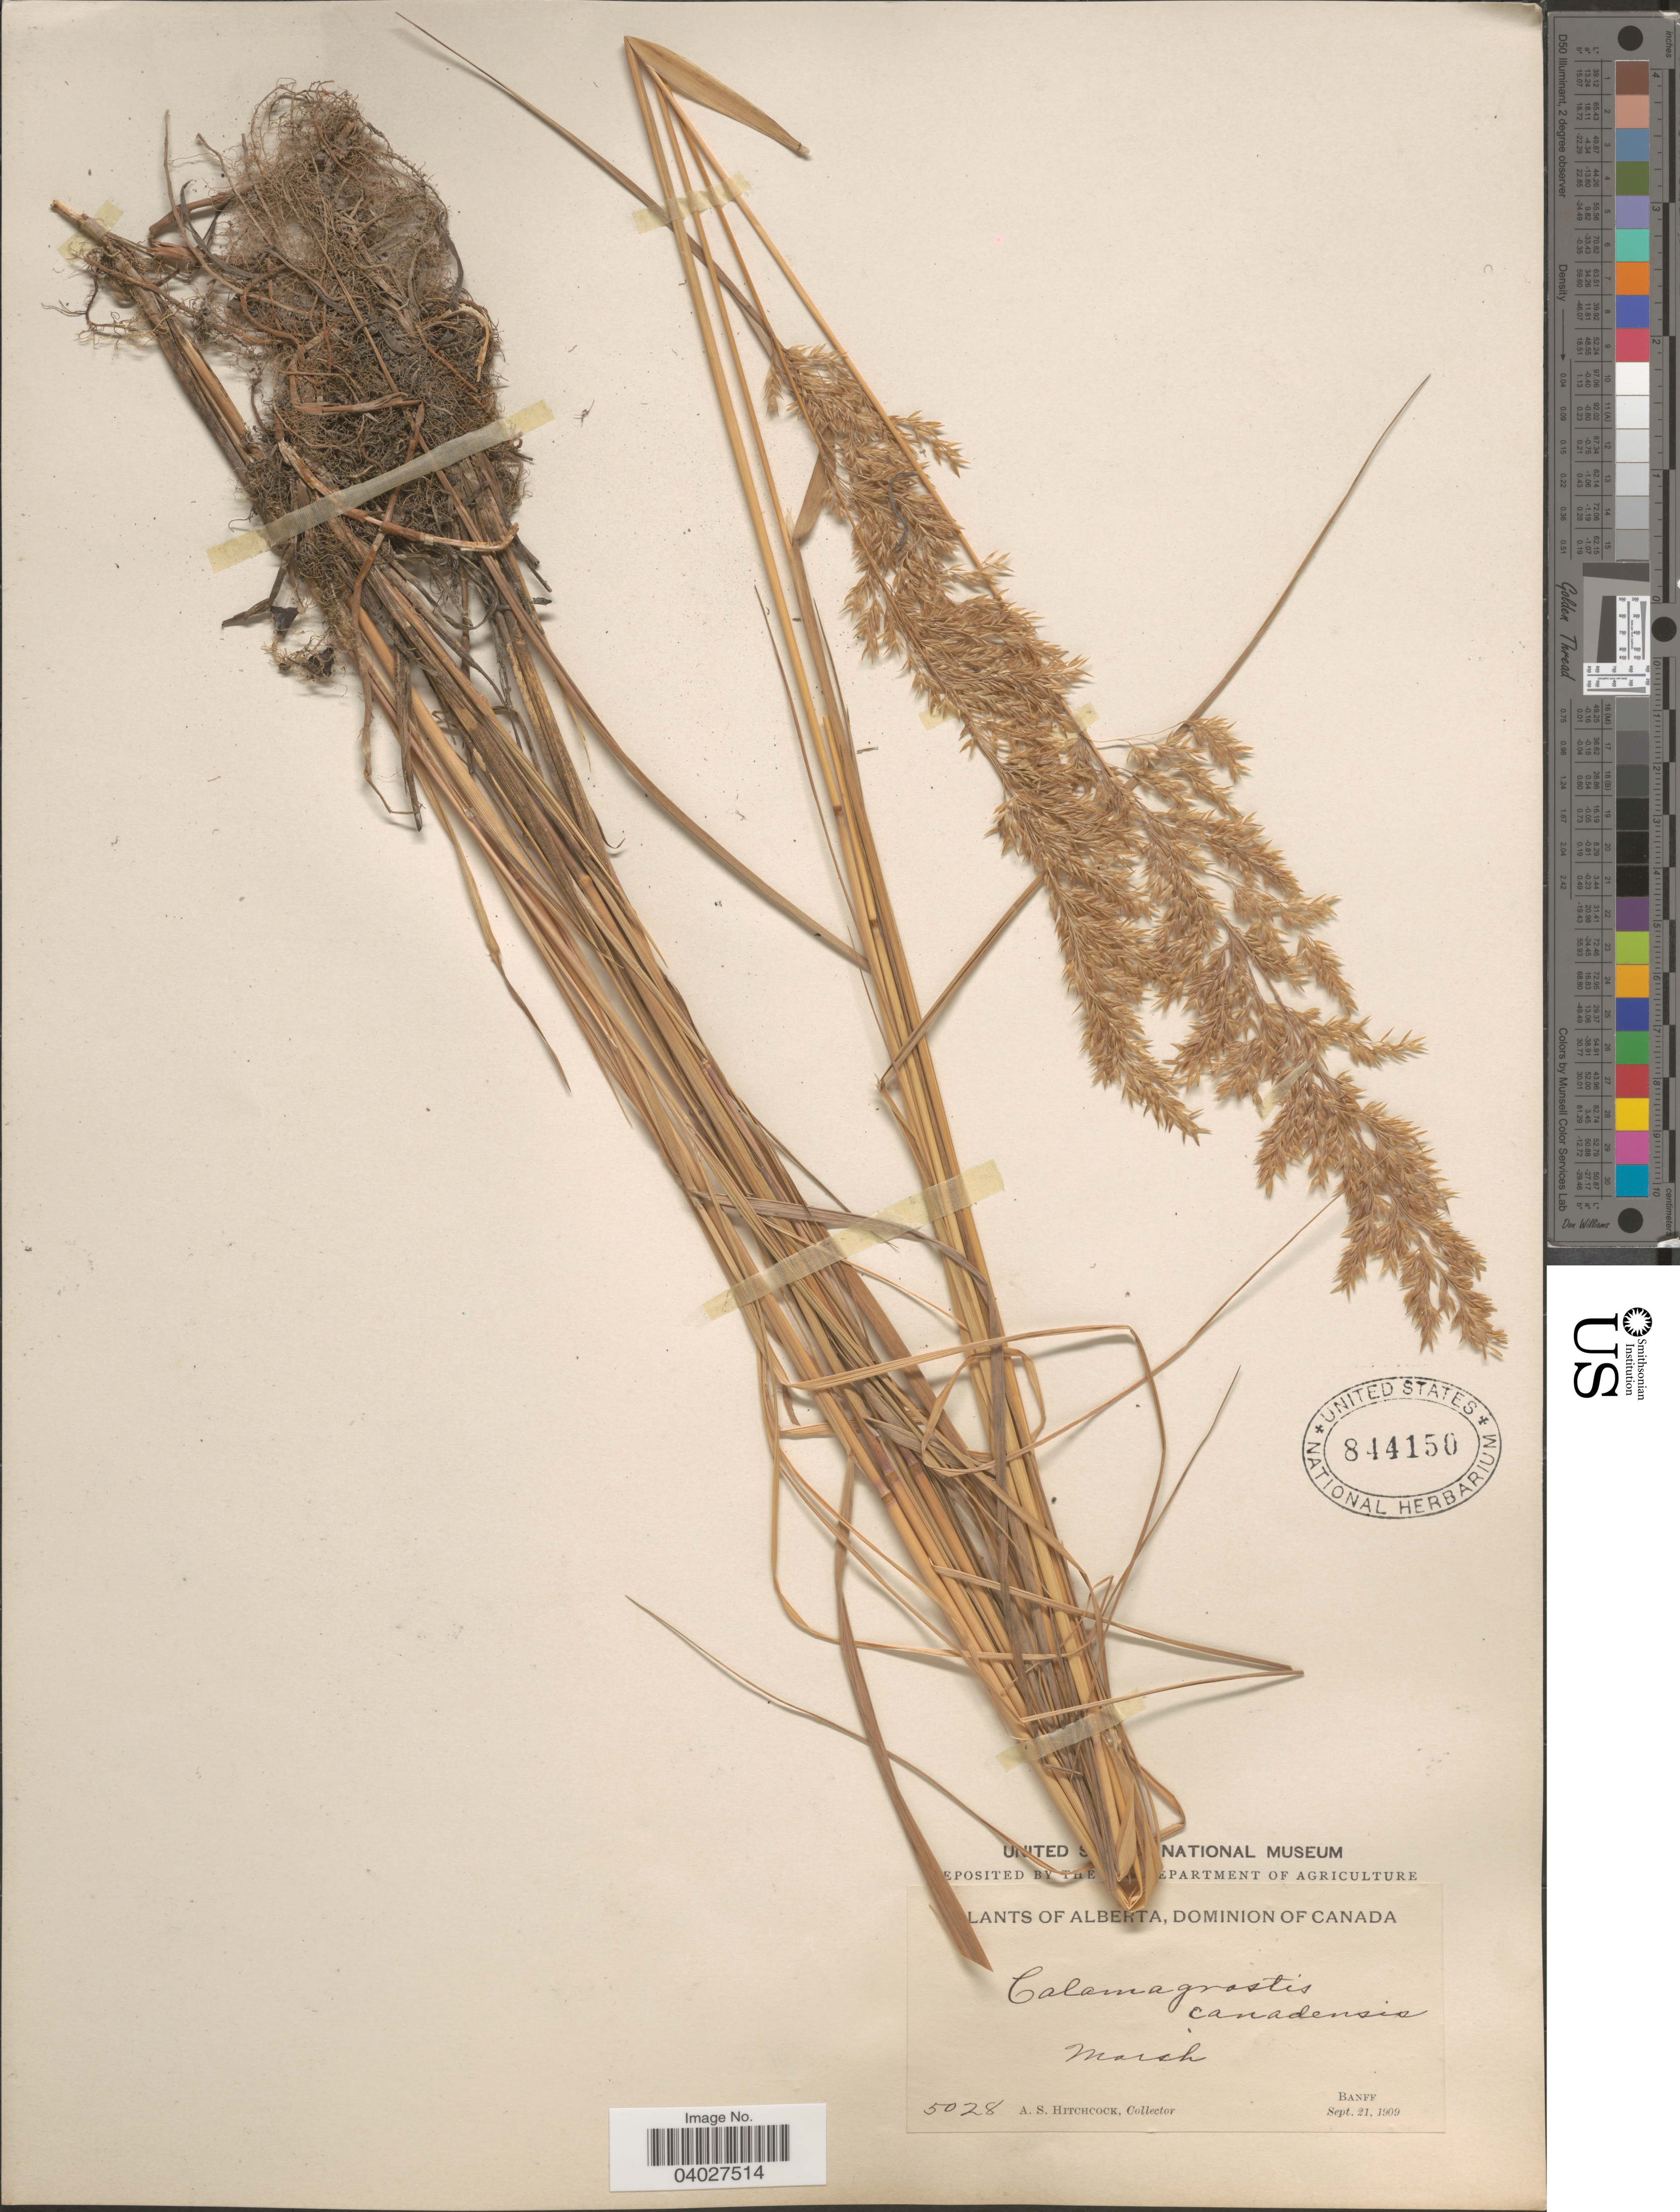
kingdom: Plantae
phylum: Tracheophyta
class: Liliopsida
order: Poales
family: Poaceae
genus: Calamagrostis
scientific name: Calamagrostis canadensis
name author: (Michx.) P. Beauv.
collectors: A. S. Hitchcock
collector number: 5028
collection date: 1909-09-21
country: Canada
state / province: Alberta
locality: Marsh. Banff.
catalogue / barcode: US 844150